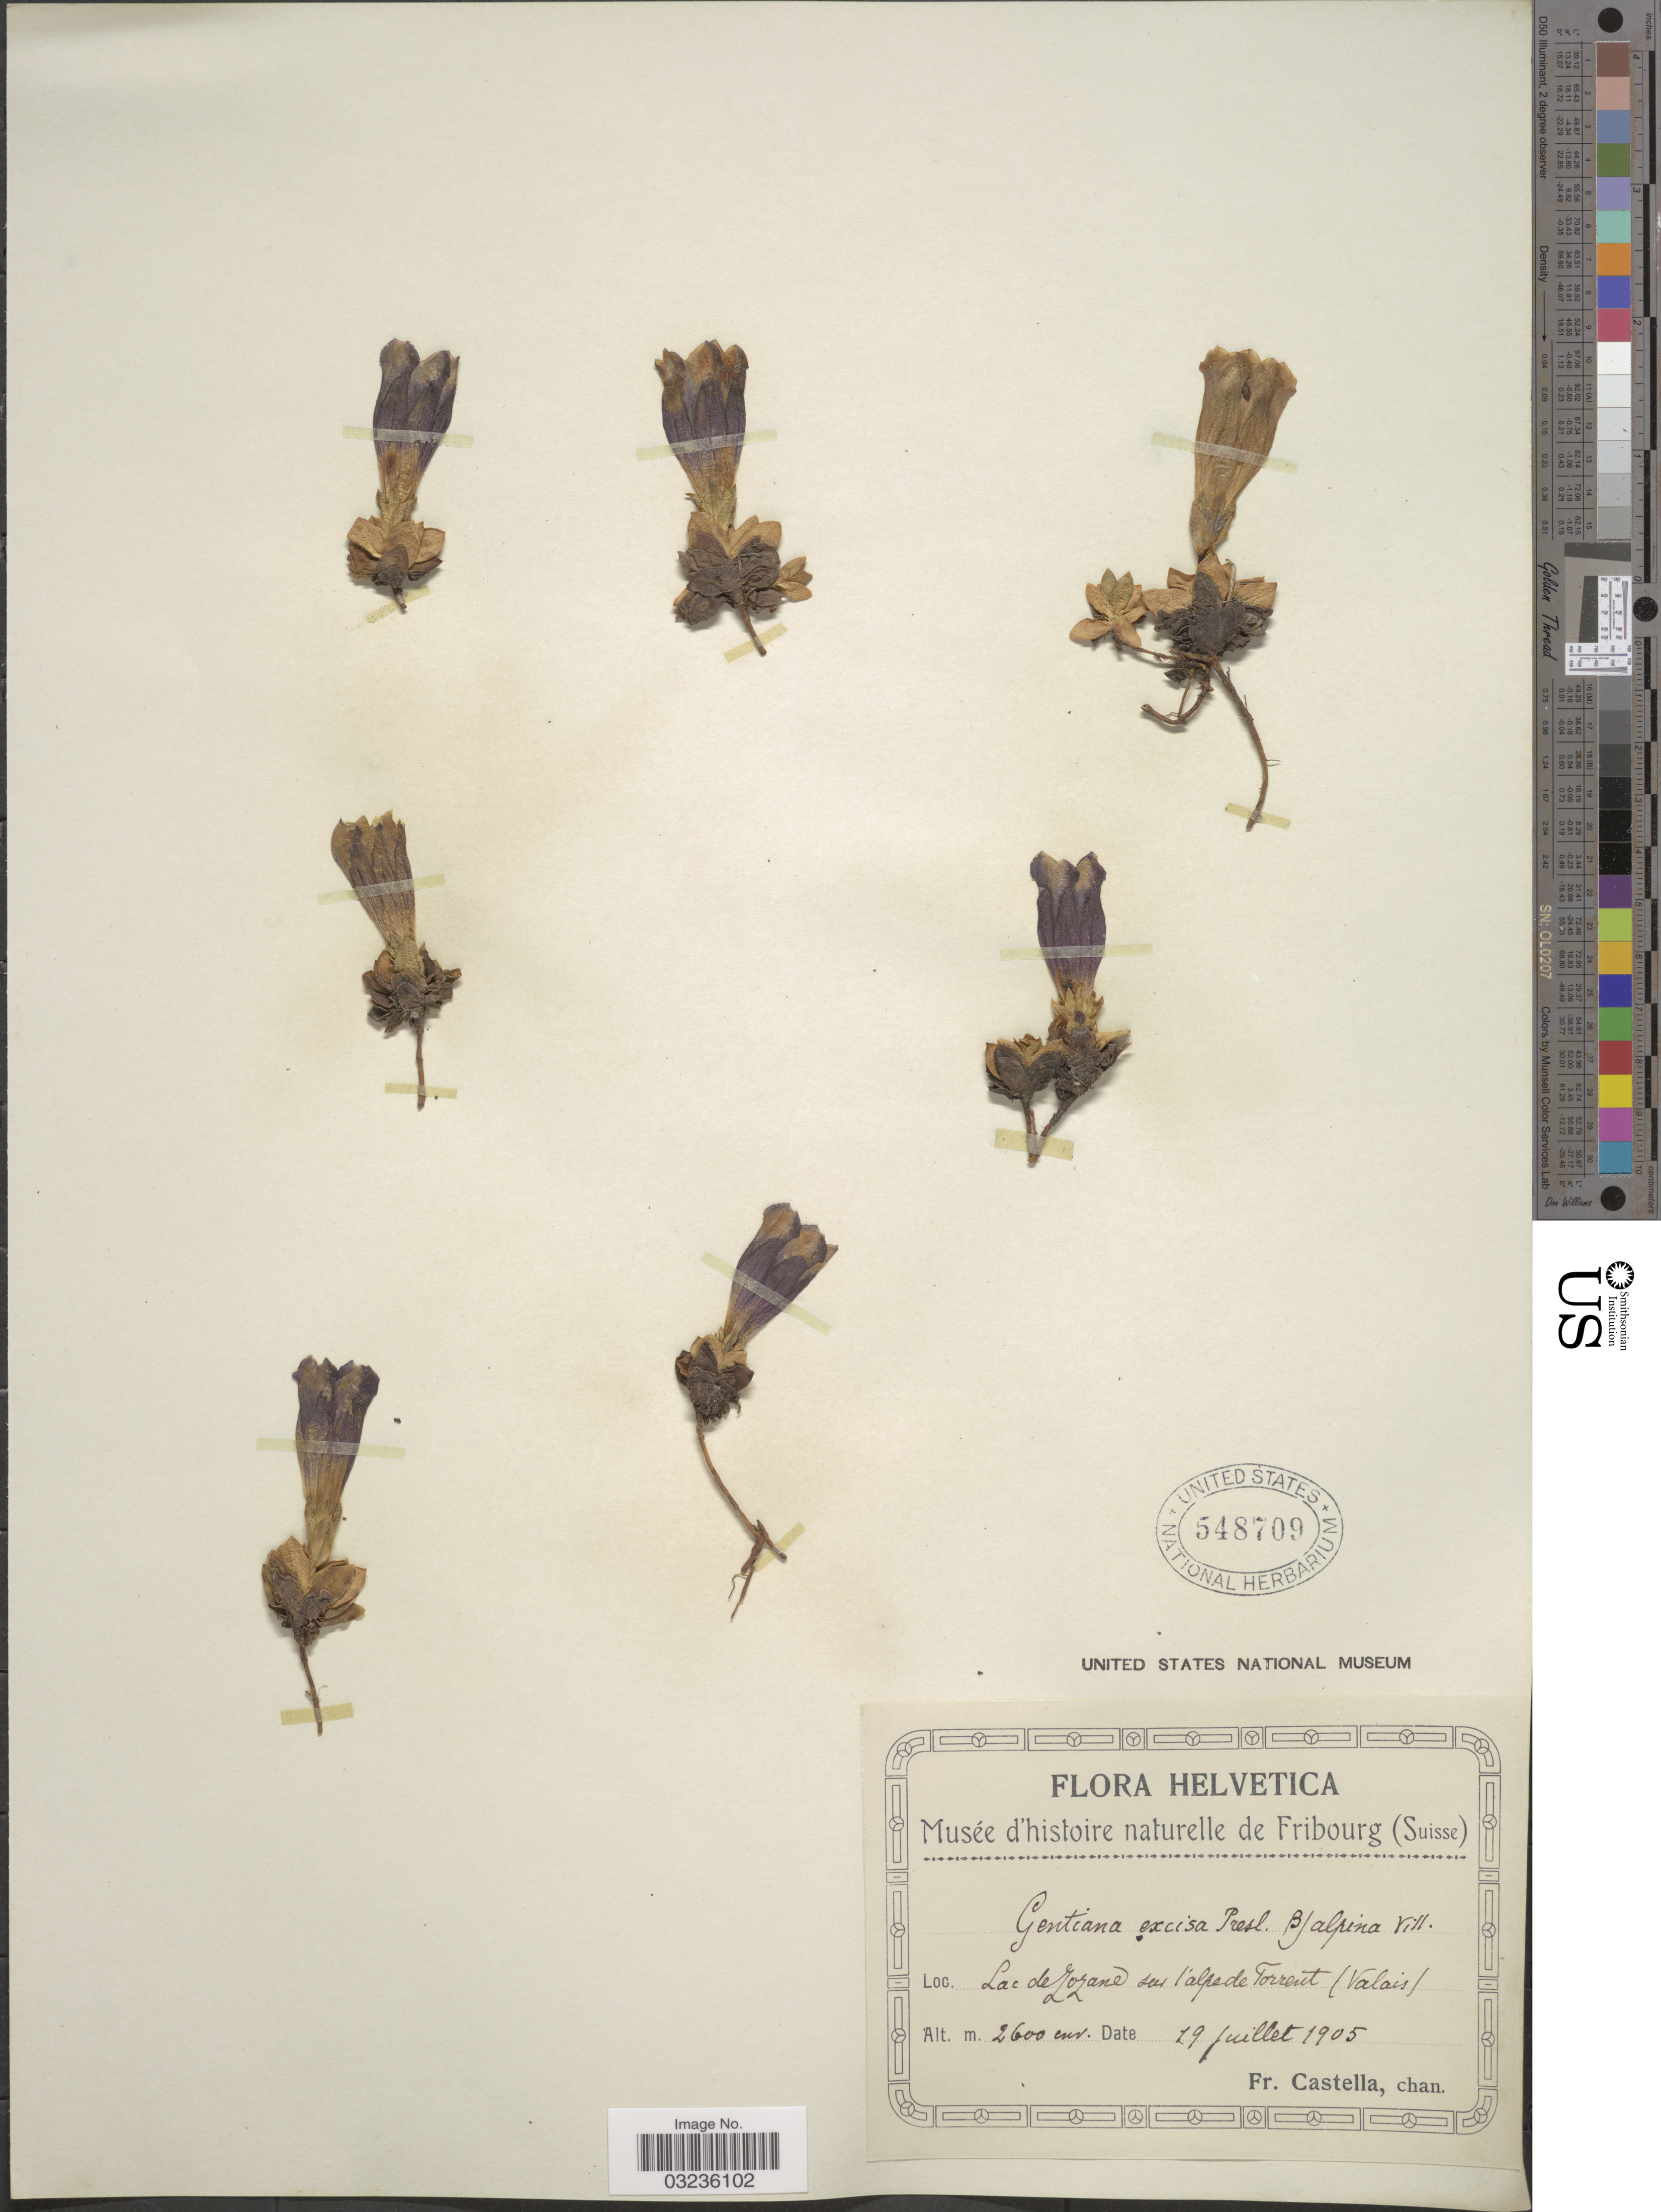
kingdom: Plantae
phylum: Tracheophyta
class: Magnoliopsida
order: Gentianales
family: Gentianaceae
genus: Gentiana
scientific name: Gentiana excisa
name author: C. Presl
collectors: Fr. Castella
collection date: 1905-07-19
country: Switzerland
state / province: Valais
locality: Helvetica, Lac de Zozane sus l'alpede Torrent (Valais).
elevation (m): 2600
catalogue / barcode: US 548709